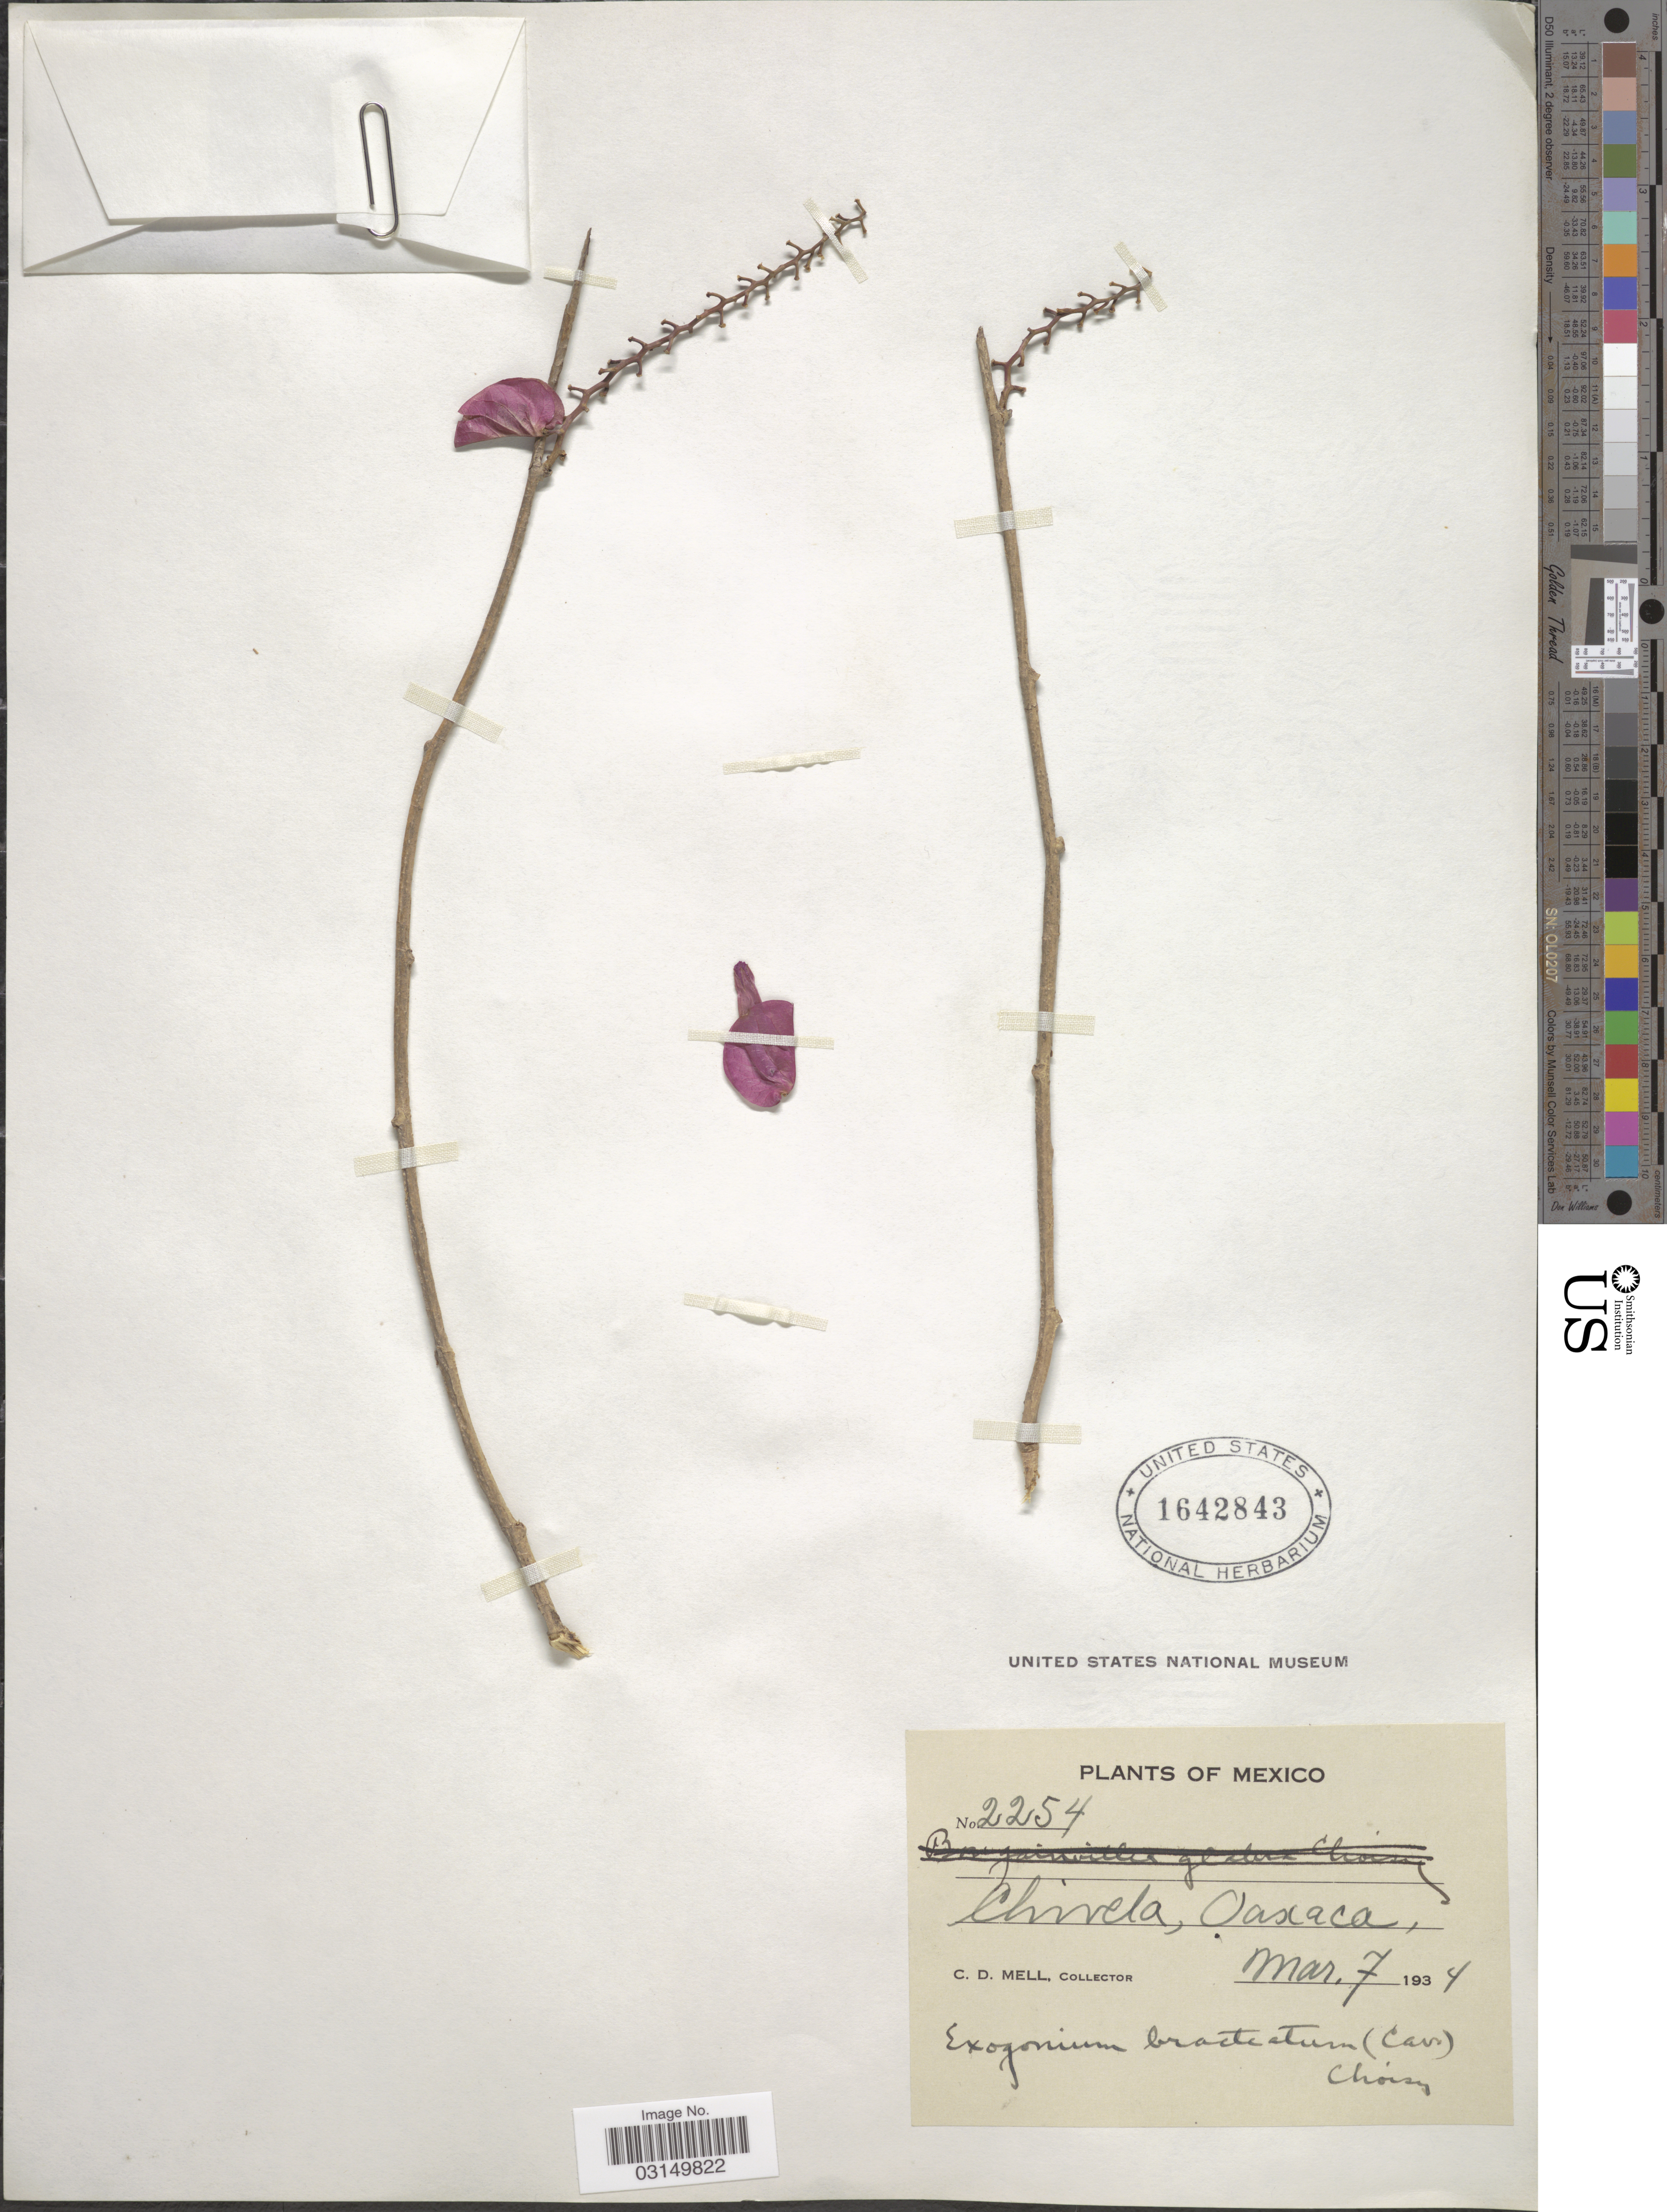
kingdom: Plantae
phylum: Tracheophyta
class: Magnoliopsida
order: Solanales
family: Convolvulaceae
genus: Ipomoea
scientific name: Ipomoea bracteata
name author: Cav.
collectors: C. D. Mell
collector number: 2254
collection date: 1934-03-07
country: Mexico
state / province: Oaxaca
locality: Chivela, Oaxaca.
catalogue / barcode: US 1642843